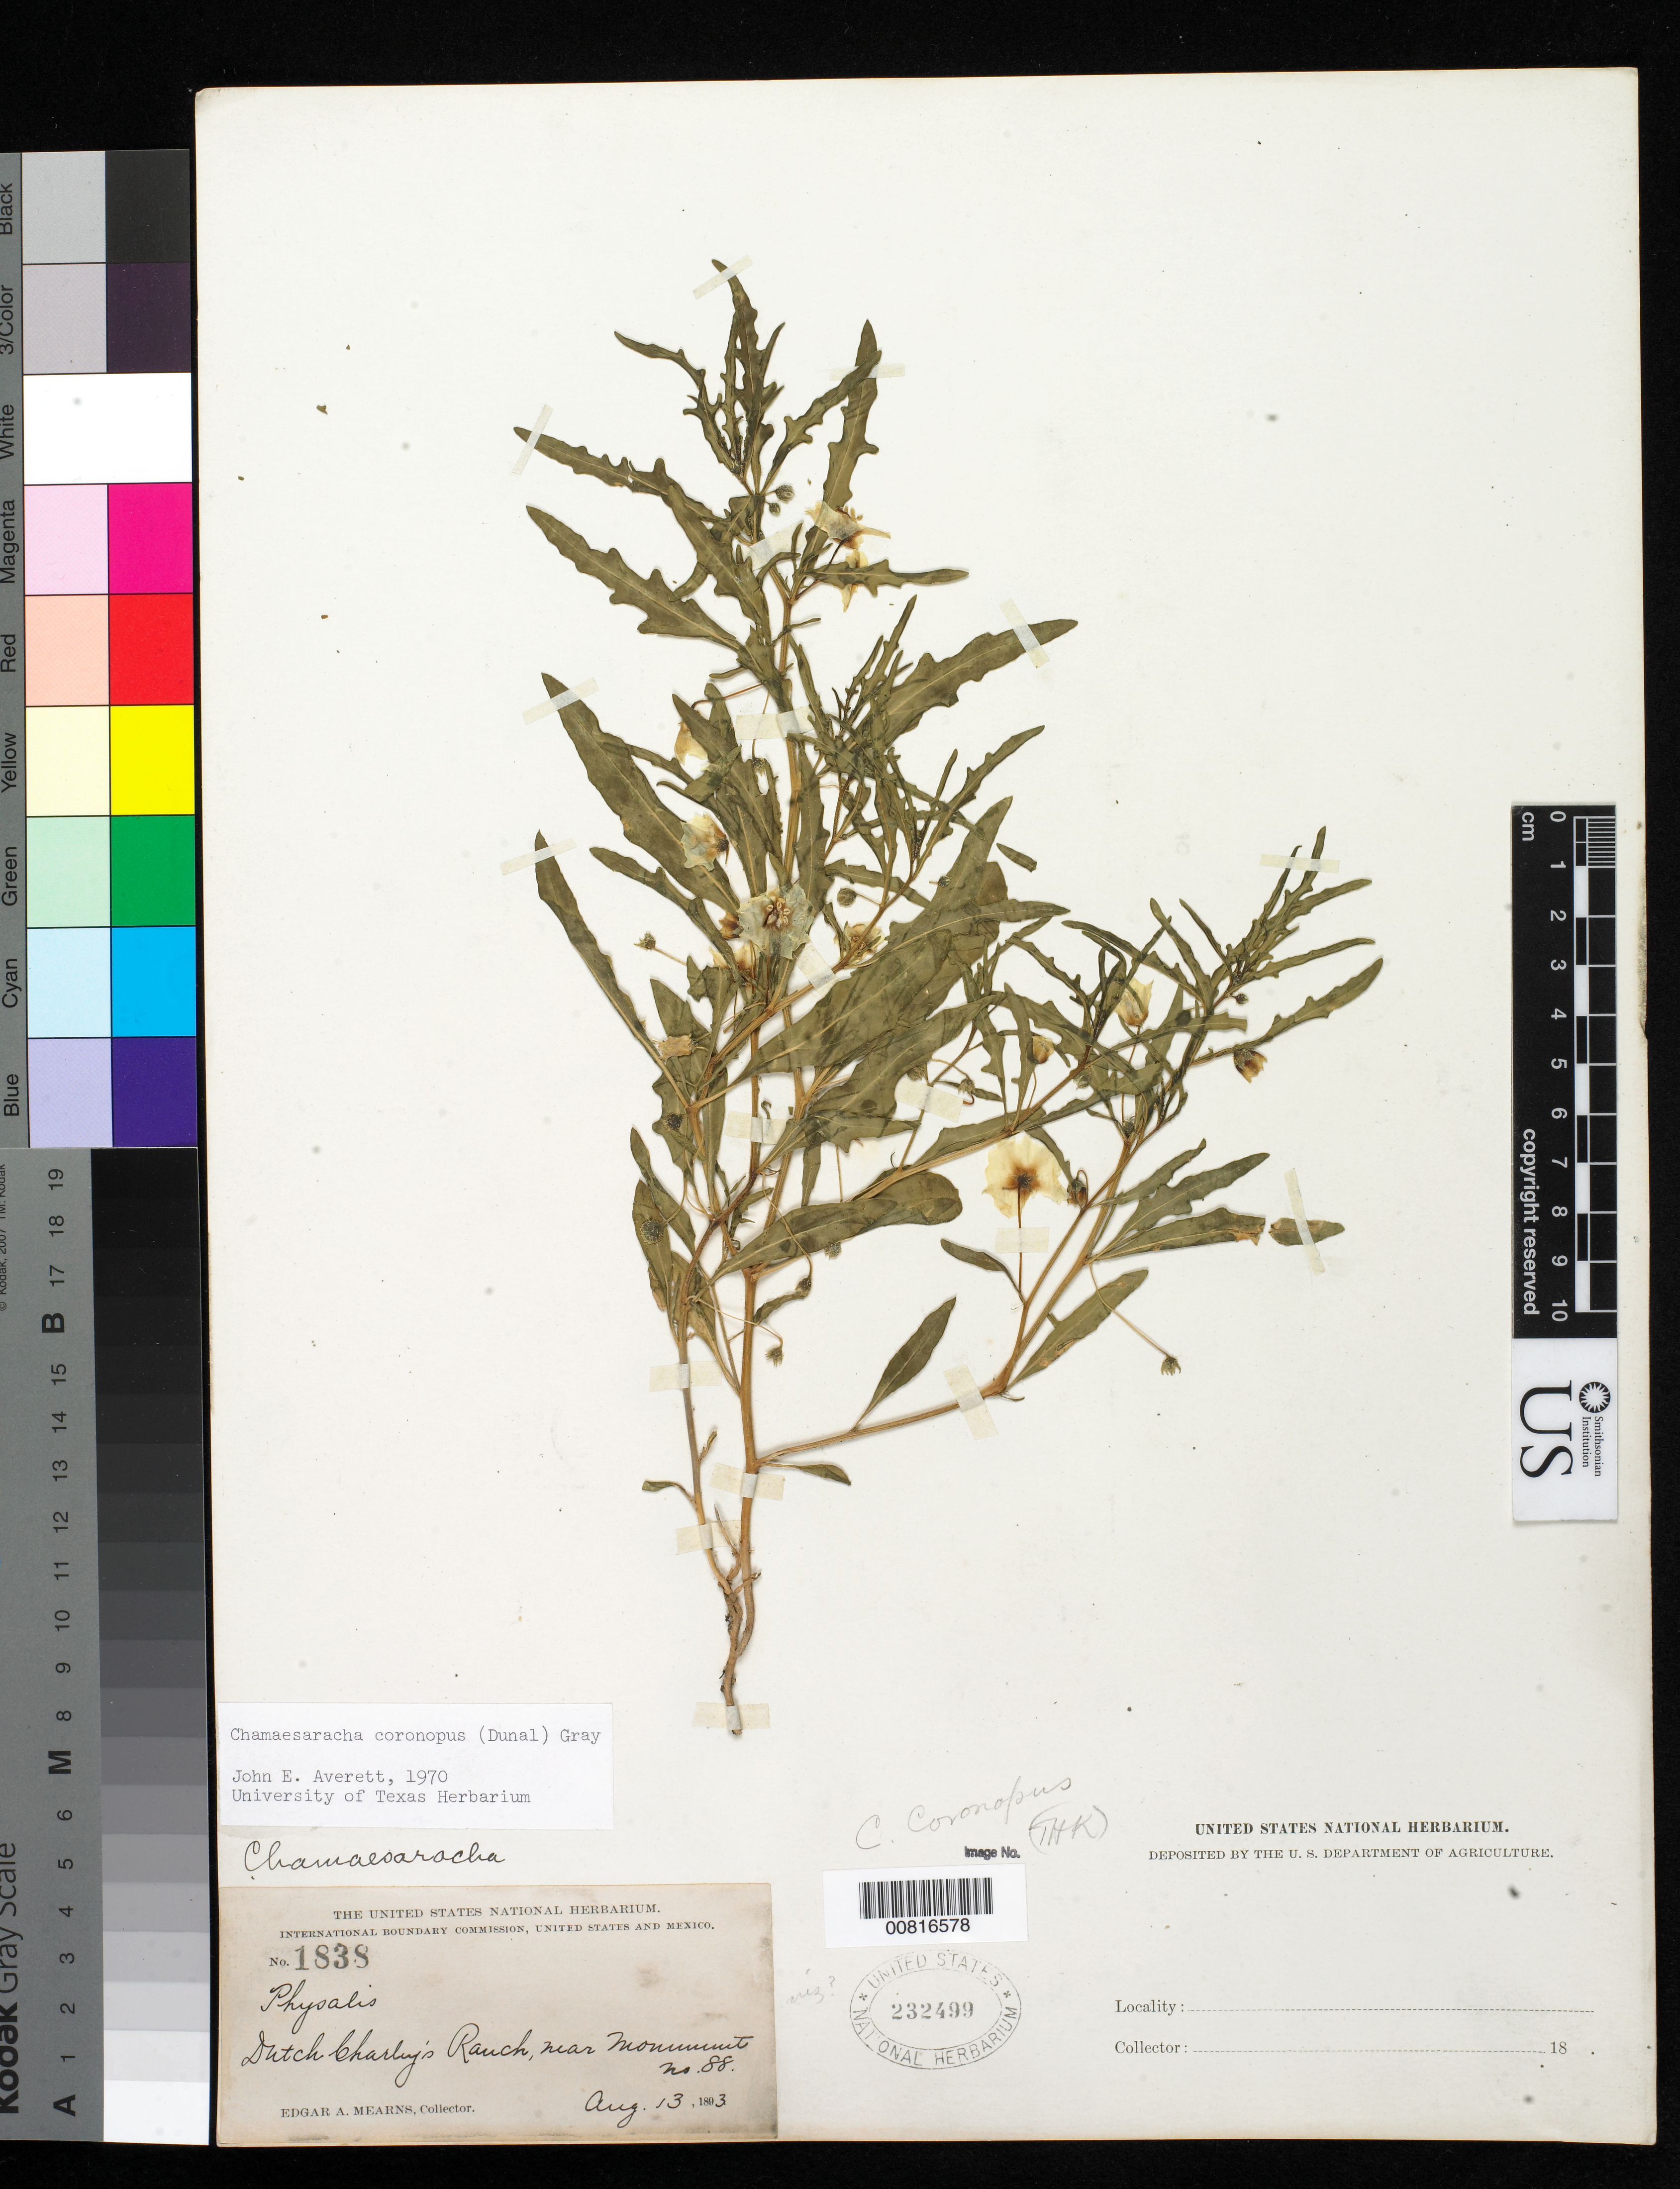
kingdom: Plantae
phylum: Tracheophyta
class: Magnoliopsida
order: Solanales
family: Solanaceae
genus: Chamaesaracha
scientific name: Chamaesaracha coronopus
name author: (Dunal) A. Gray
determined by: Averett, J. E., (GAS)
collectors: E. A. Mearns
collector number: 1838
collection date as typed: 13 Aug 1892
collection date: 1892-08-13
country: United States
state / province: Arizona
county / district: Cochise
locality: Dutch Charley's Ranch, near monument no. 88.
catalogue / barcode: US 232499